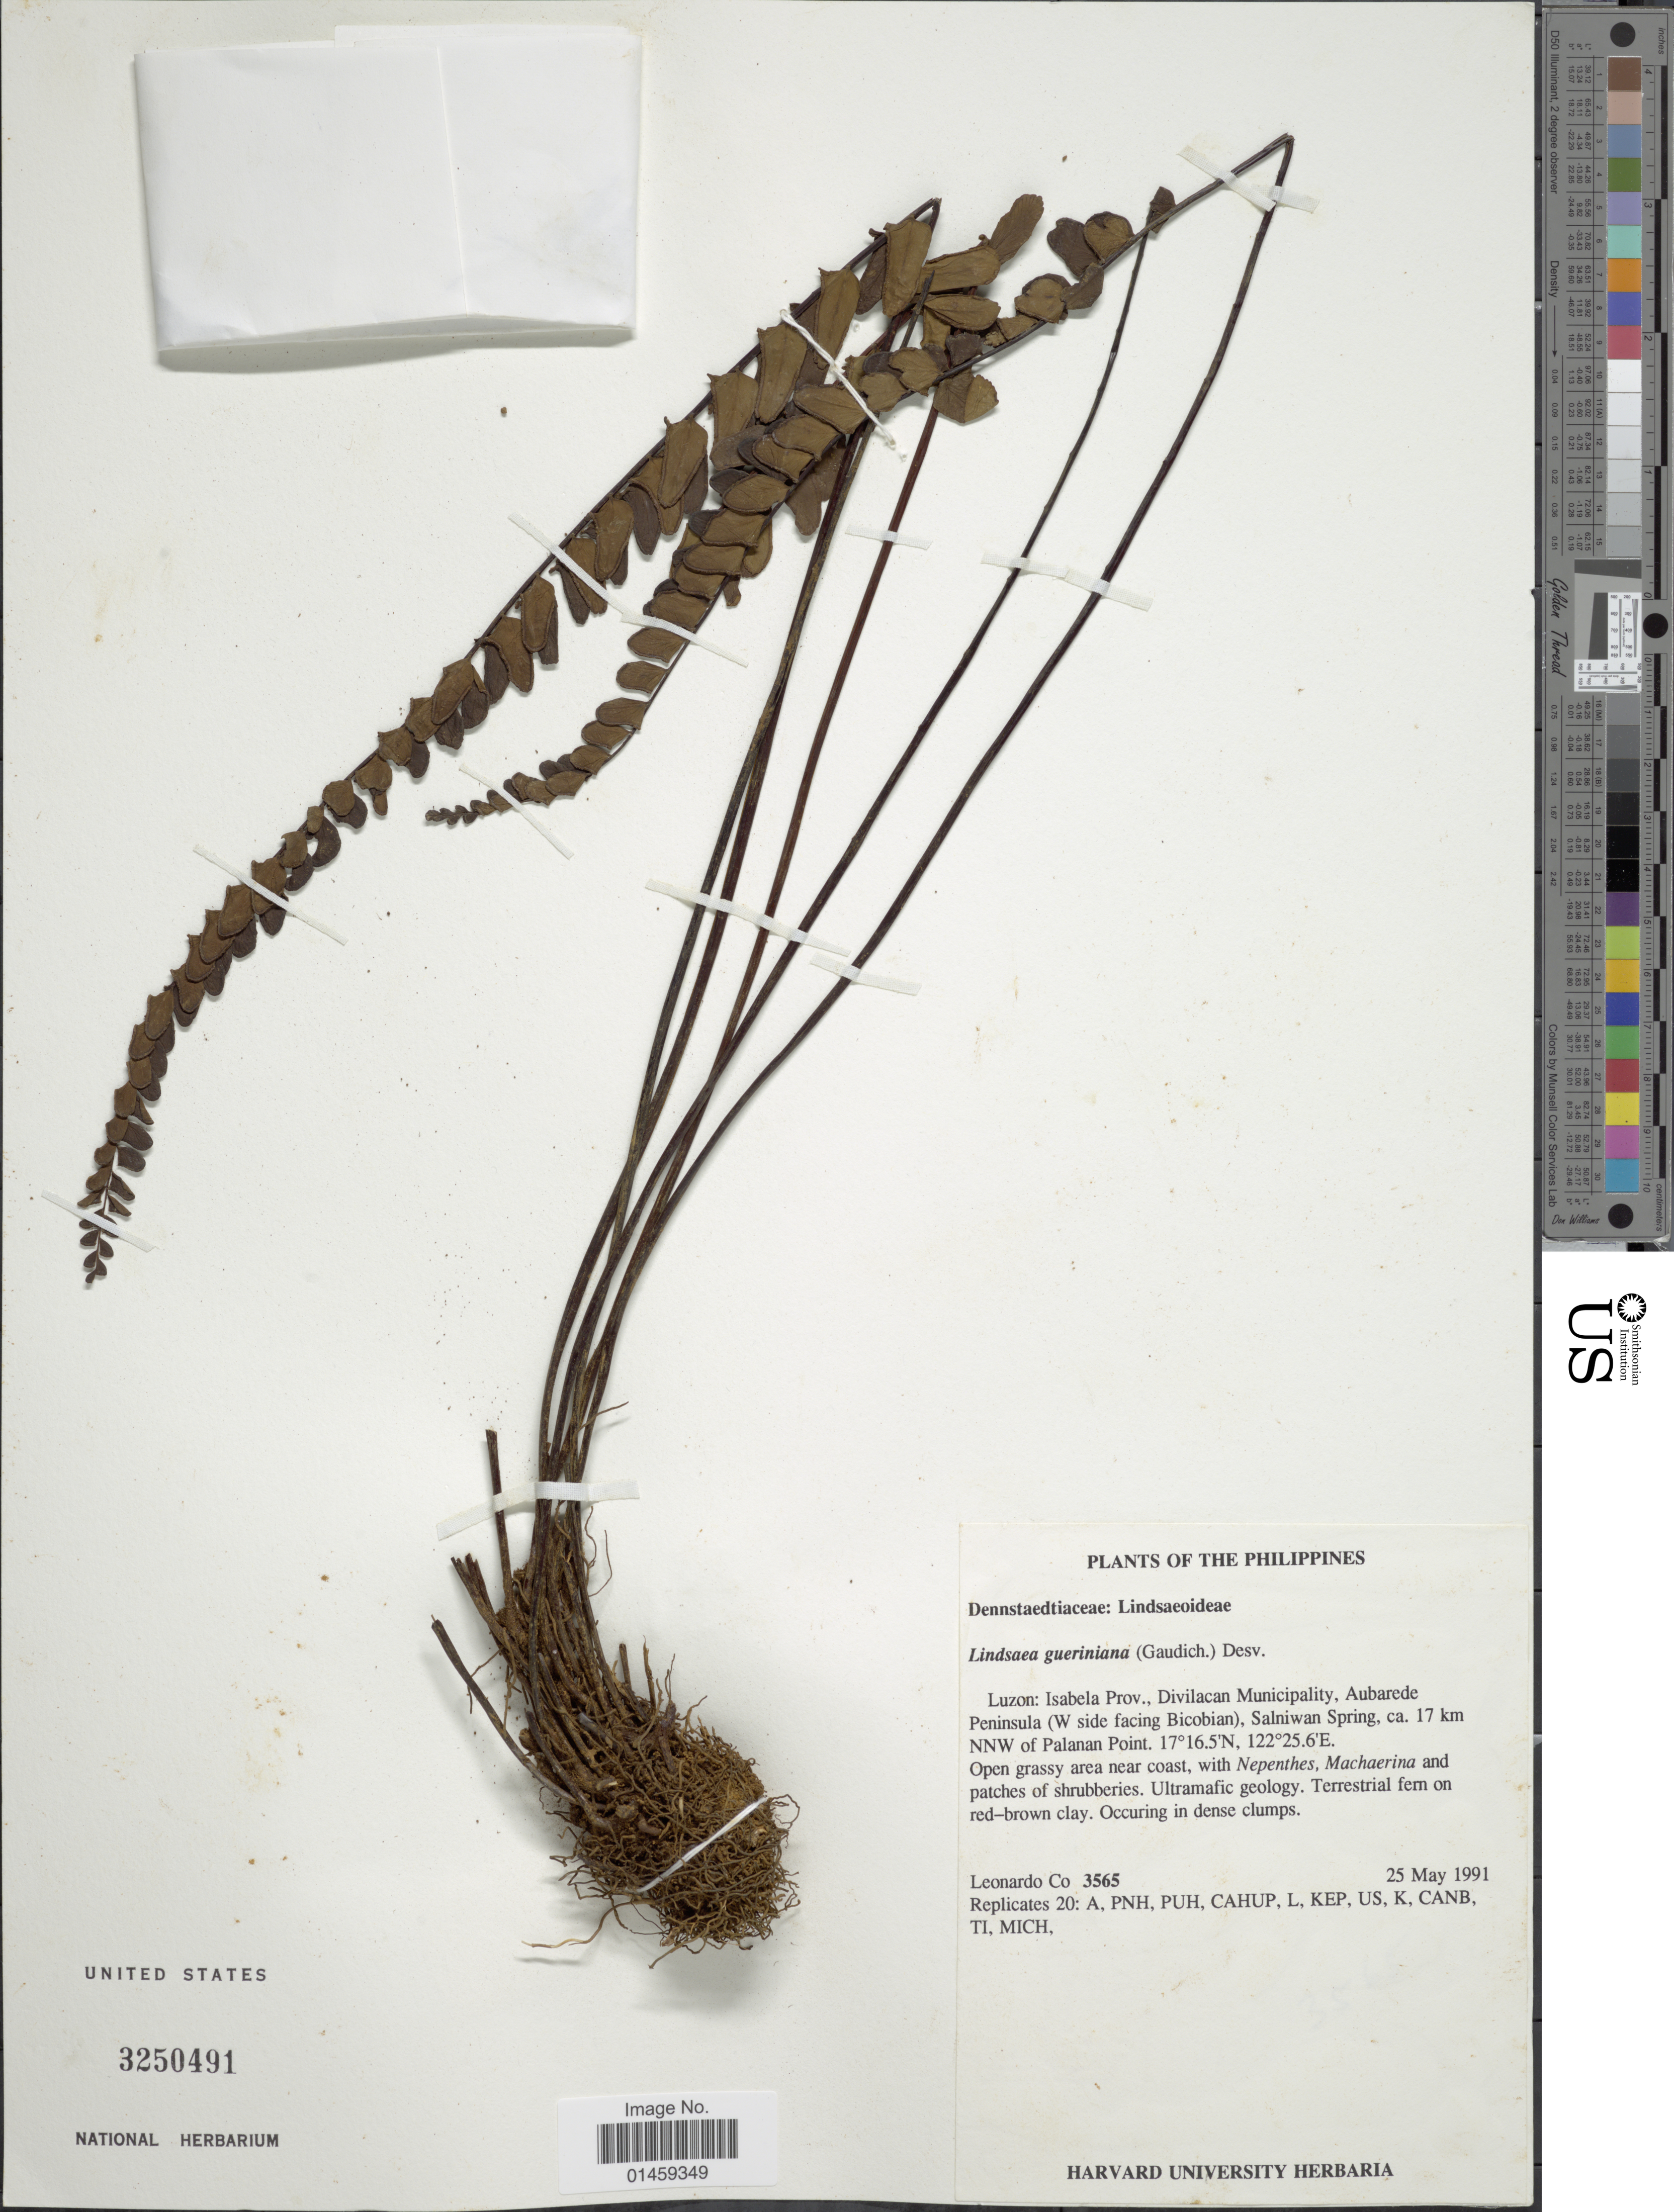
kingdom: Plantae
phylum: Tracheophyta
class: Polypodiopsida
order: Polypodiales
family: Lindsaeaceae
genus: Lindsaea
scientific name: Lindsaea gueriniana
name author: (Gaudich.) Desv.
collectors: L. Co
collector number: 3565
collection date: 1991-05-25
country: Philippines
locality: Luzon: Isabela Prov., Divilacan Municipality, Aubarede Peninsula ( W side facing Bicobian), Salniwan Spring, ca. 17 km NNW of Palanan Point.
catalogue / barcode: US 3250491